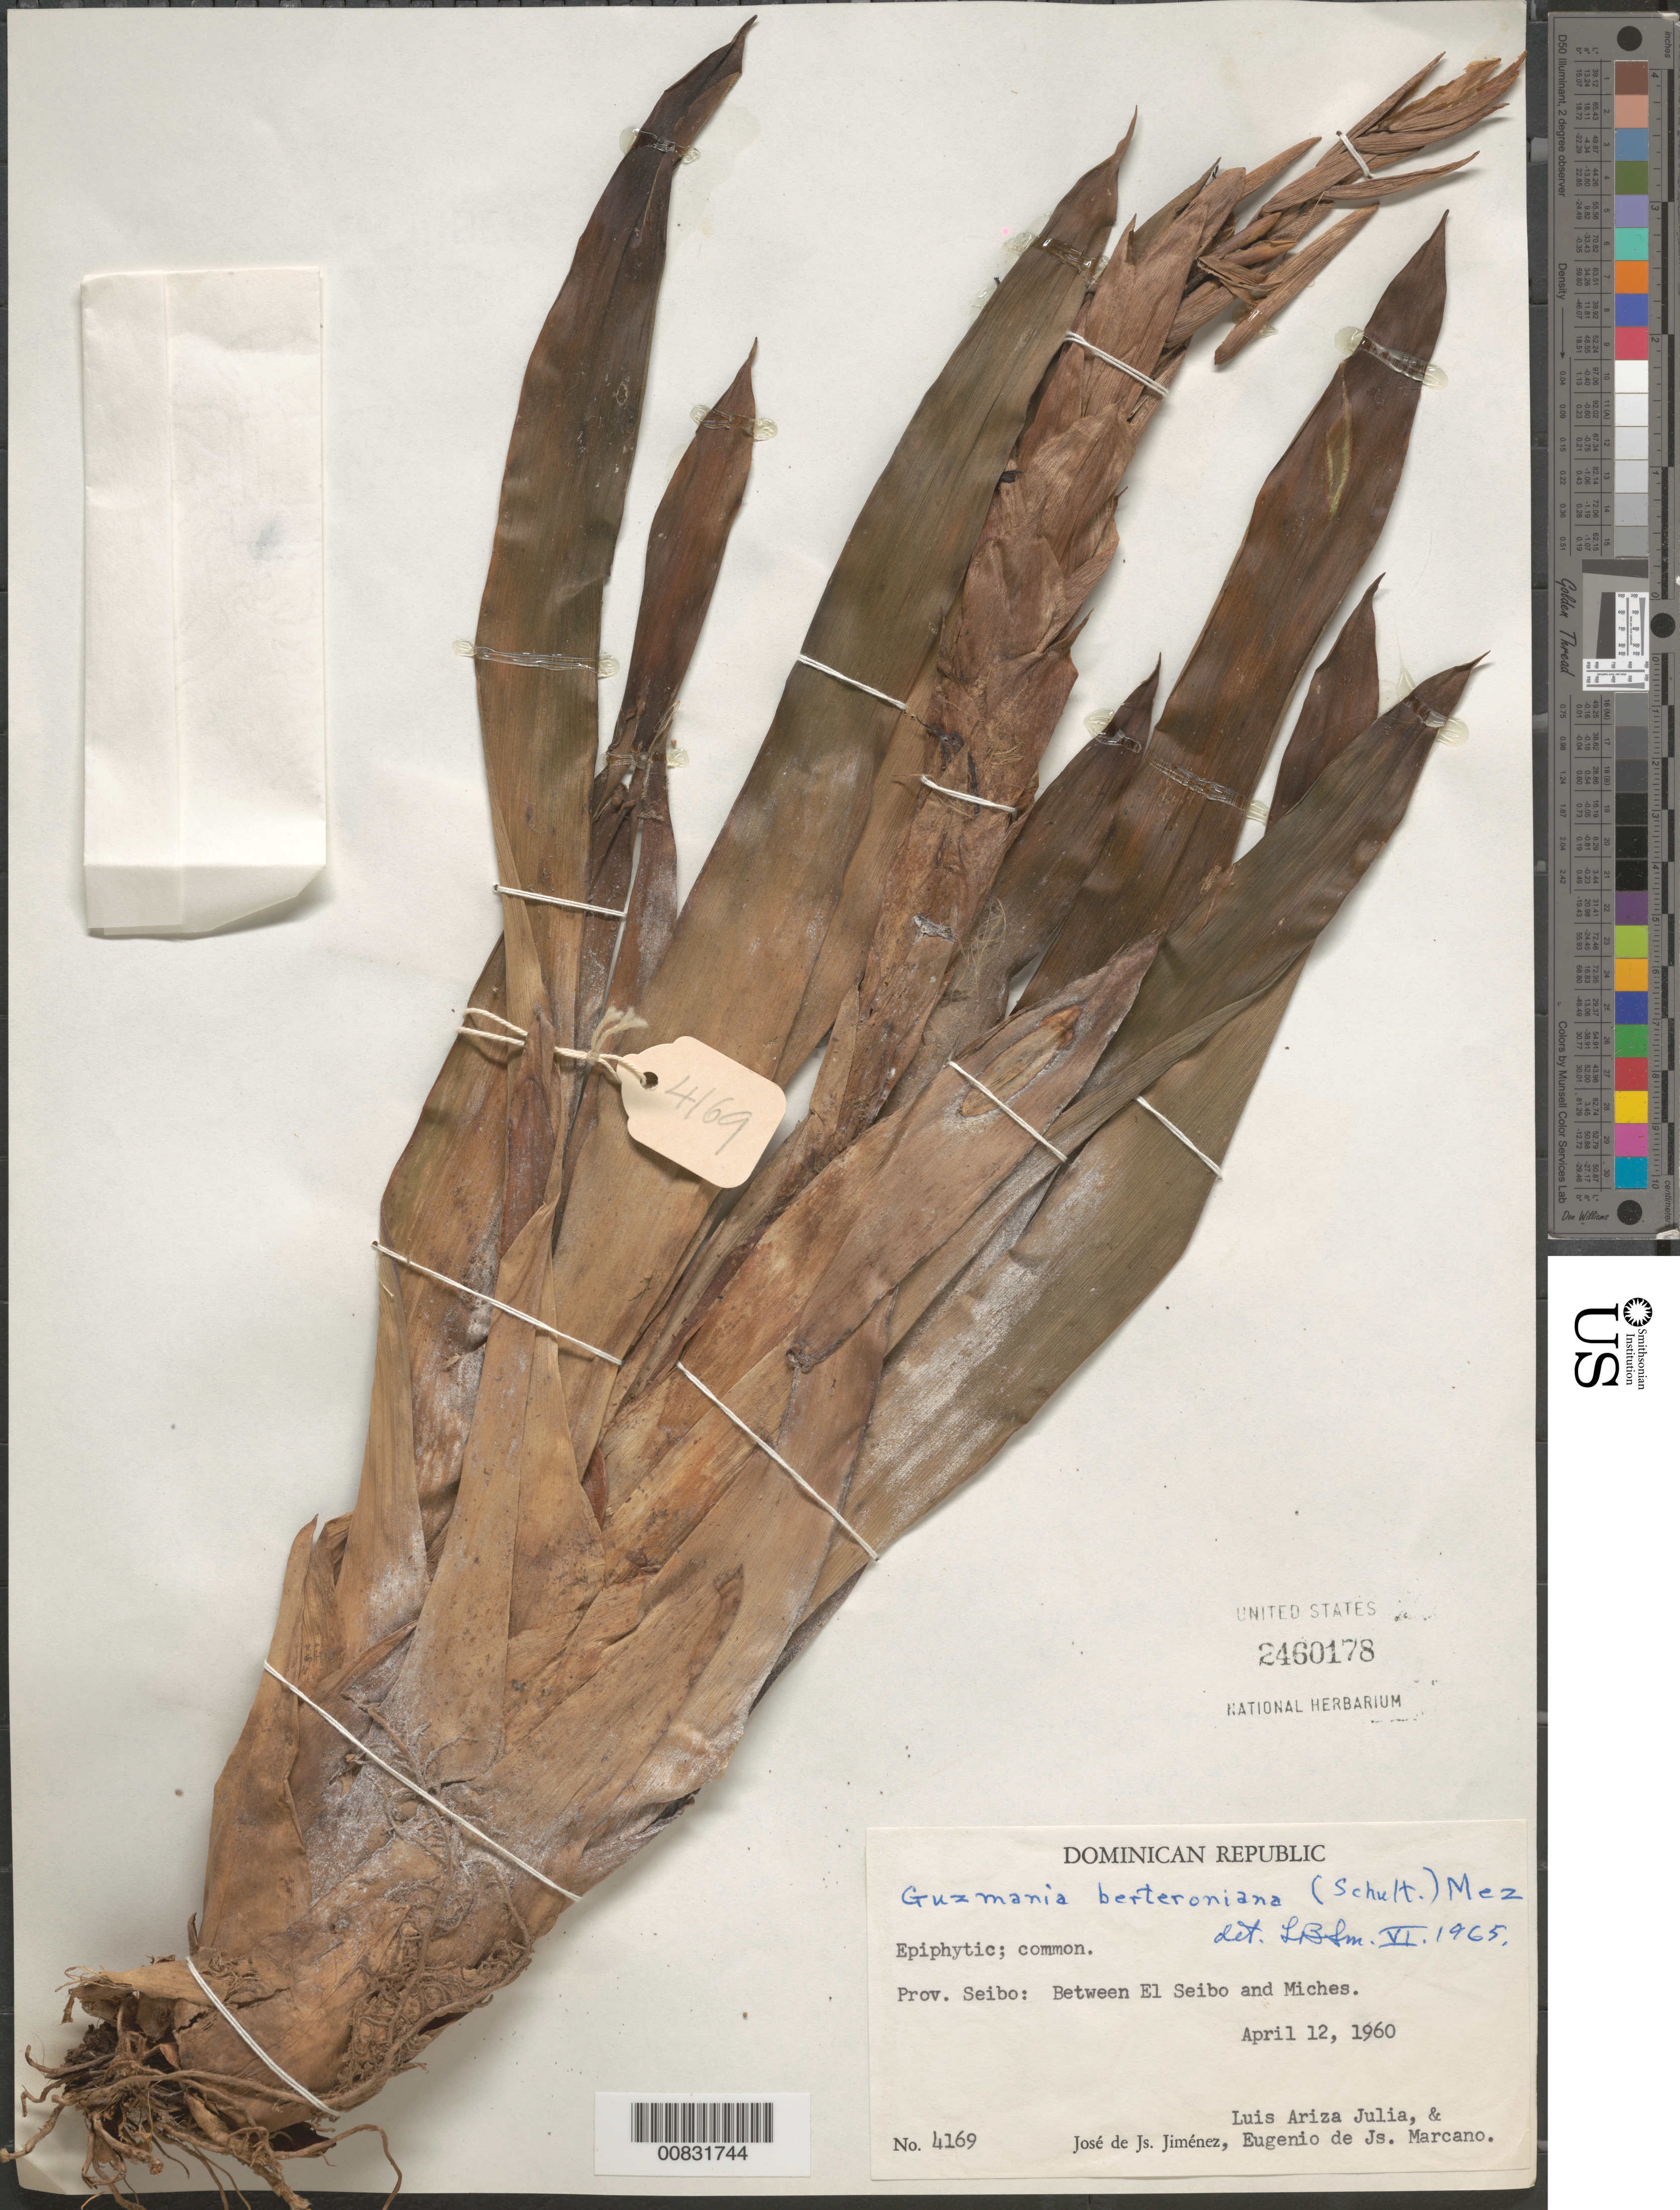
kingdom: Plantae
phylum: Tracheophyta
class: Liliopsida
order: Poales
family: Bromeliaceae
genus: Guzmania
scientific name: Guzmania berteroniana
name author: (Schult. & Schult. f.) Mez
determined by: Smith, Lyman B., (US), NMNH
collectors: J. J. Jiménez, L. Ariza-Julia & E. J. Marcano F.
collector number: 4169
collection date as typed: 12 Apr 1960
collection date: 1960-04-12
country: Dominican Republic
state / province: El Seibo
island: Hispaniola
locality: Between El Seibo and Miches.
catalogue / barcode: US 2460178